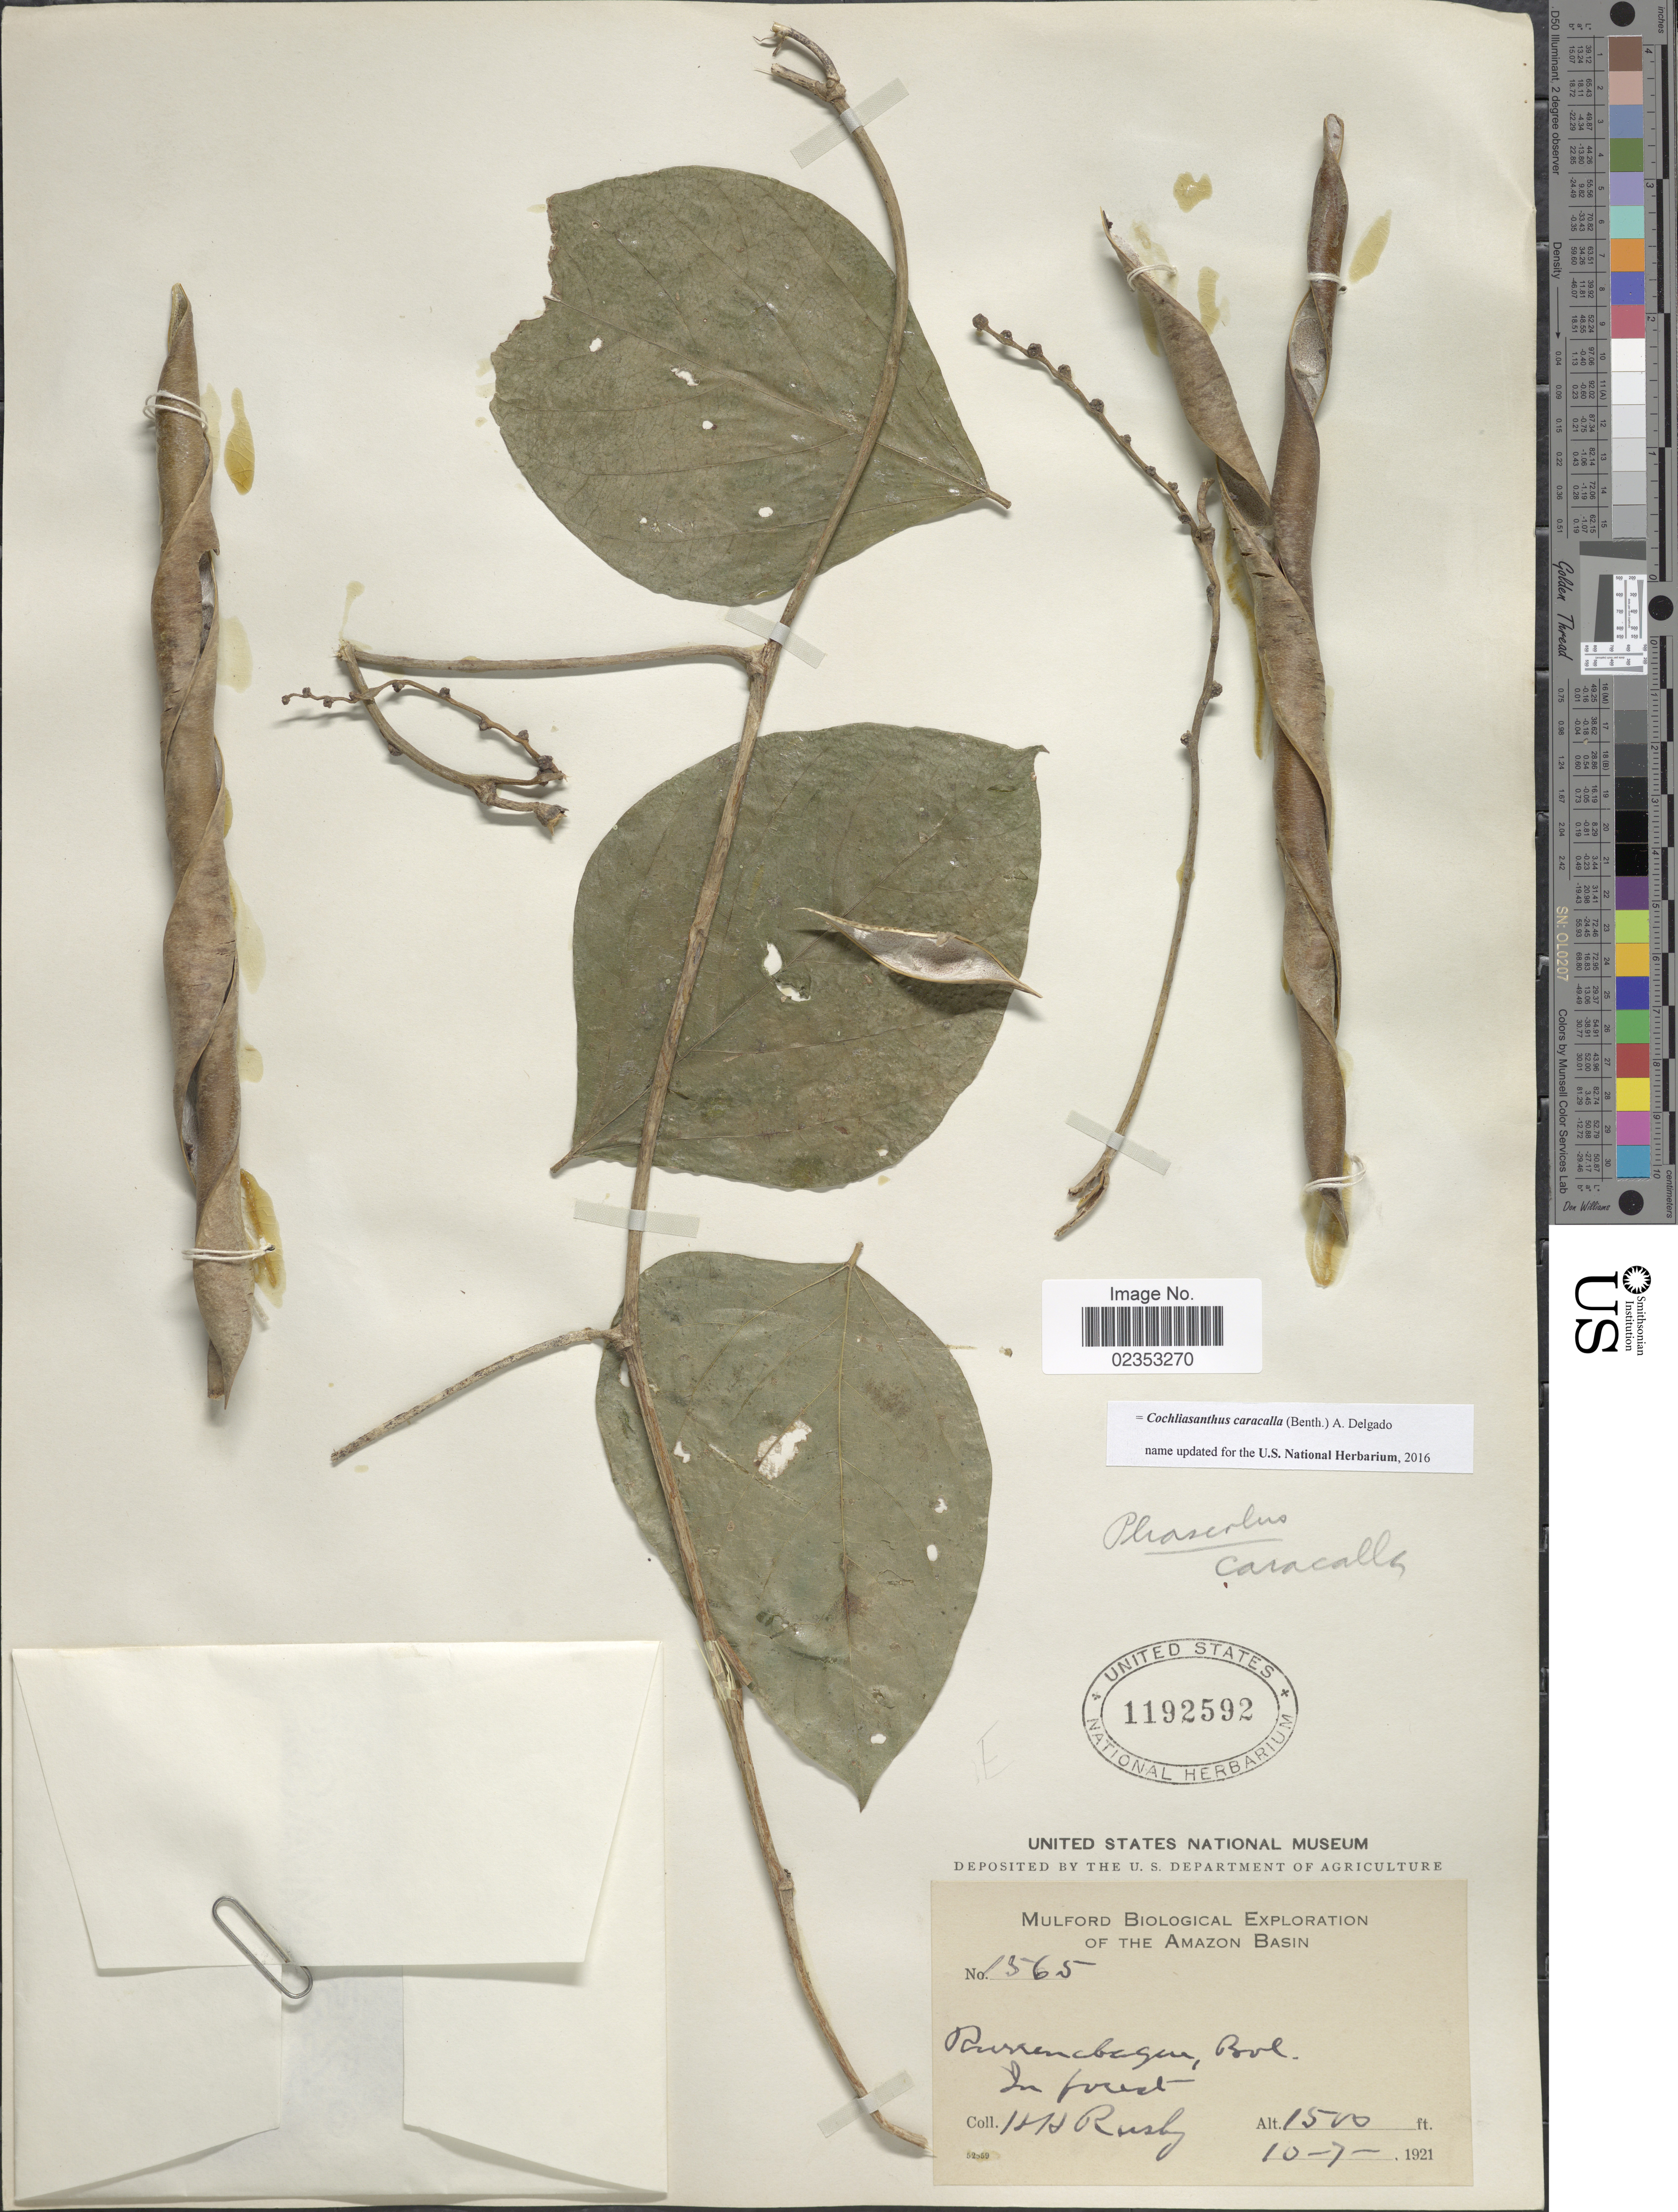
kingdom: Plantae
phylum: Tracheophyta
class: Magnoliopsida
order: Fabales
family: Fabaceae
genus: Cochliasanthus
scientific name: Cochliasanthus caracalla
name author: (L.) Trew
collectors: H. H. Rusby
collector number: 1565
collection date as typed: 10-7-1921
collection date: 1921-10-07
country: Bolivia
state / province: Beni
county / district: José Ballivián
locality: Rurrenabaque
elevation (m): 457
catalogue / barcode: US 1192592